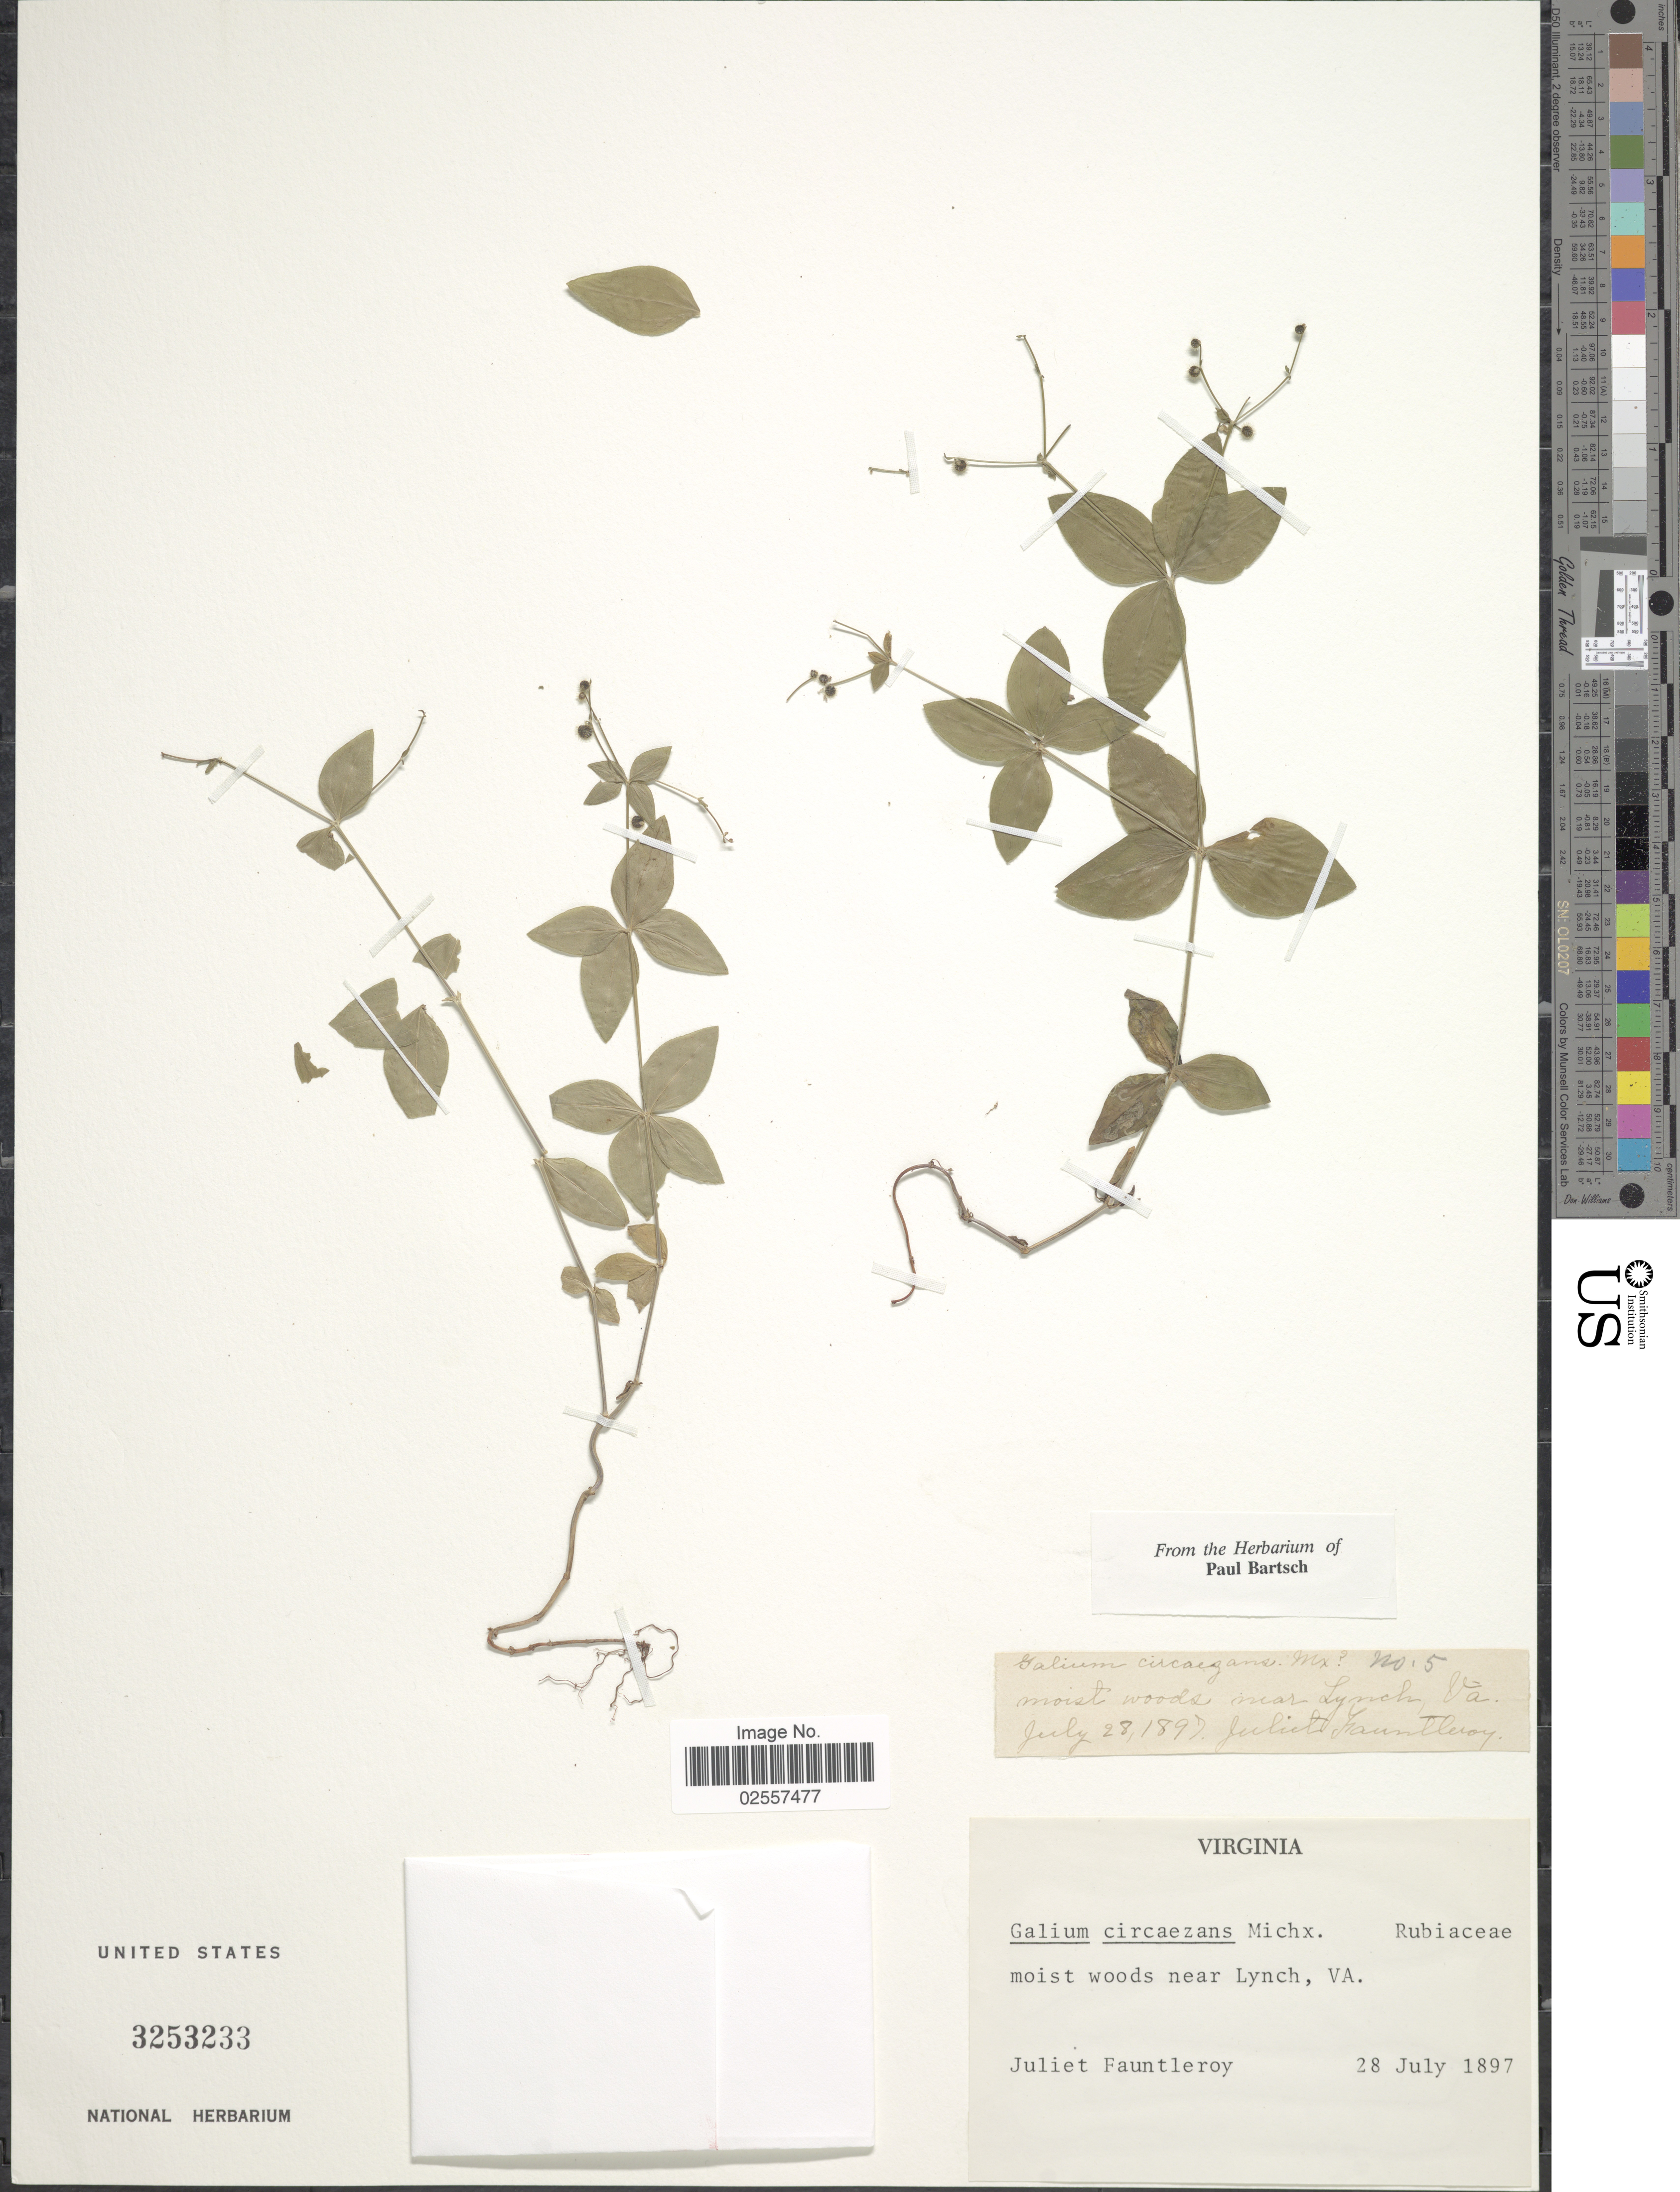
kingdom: Plantae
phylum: Tracheophyta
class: Magnoliopsida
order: Gentianales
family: Rubiaceae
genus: Galium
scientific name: Galium circaezans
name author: Michx.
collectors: J. Fauntleroy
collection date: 1897-07-28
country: United States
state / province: Virginia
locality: Moist woods near Lynch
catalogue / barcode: US 3253233